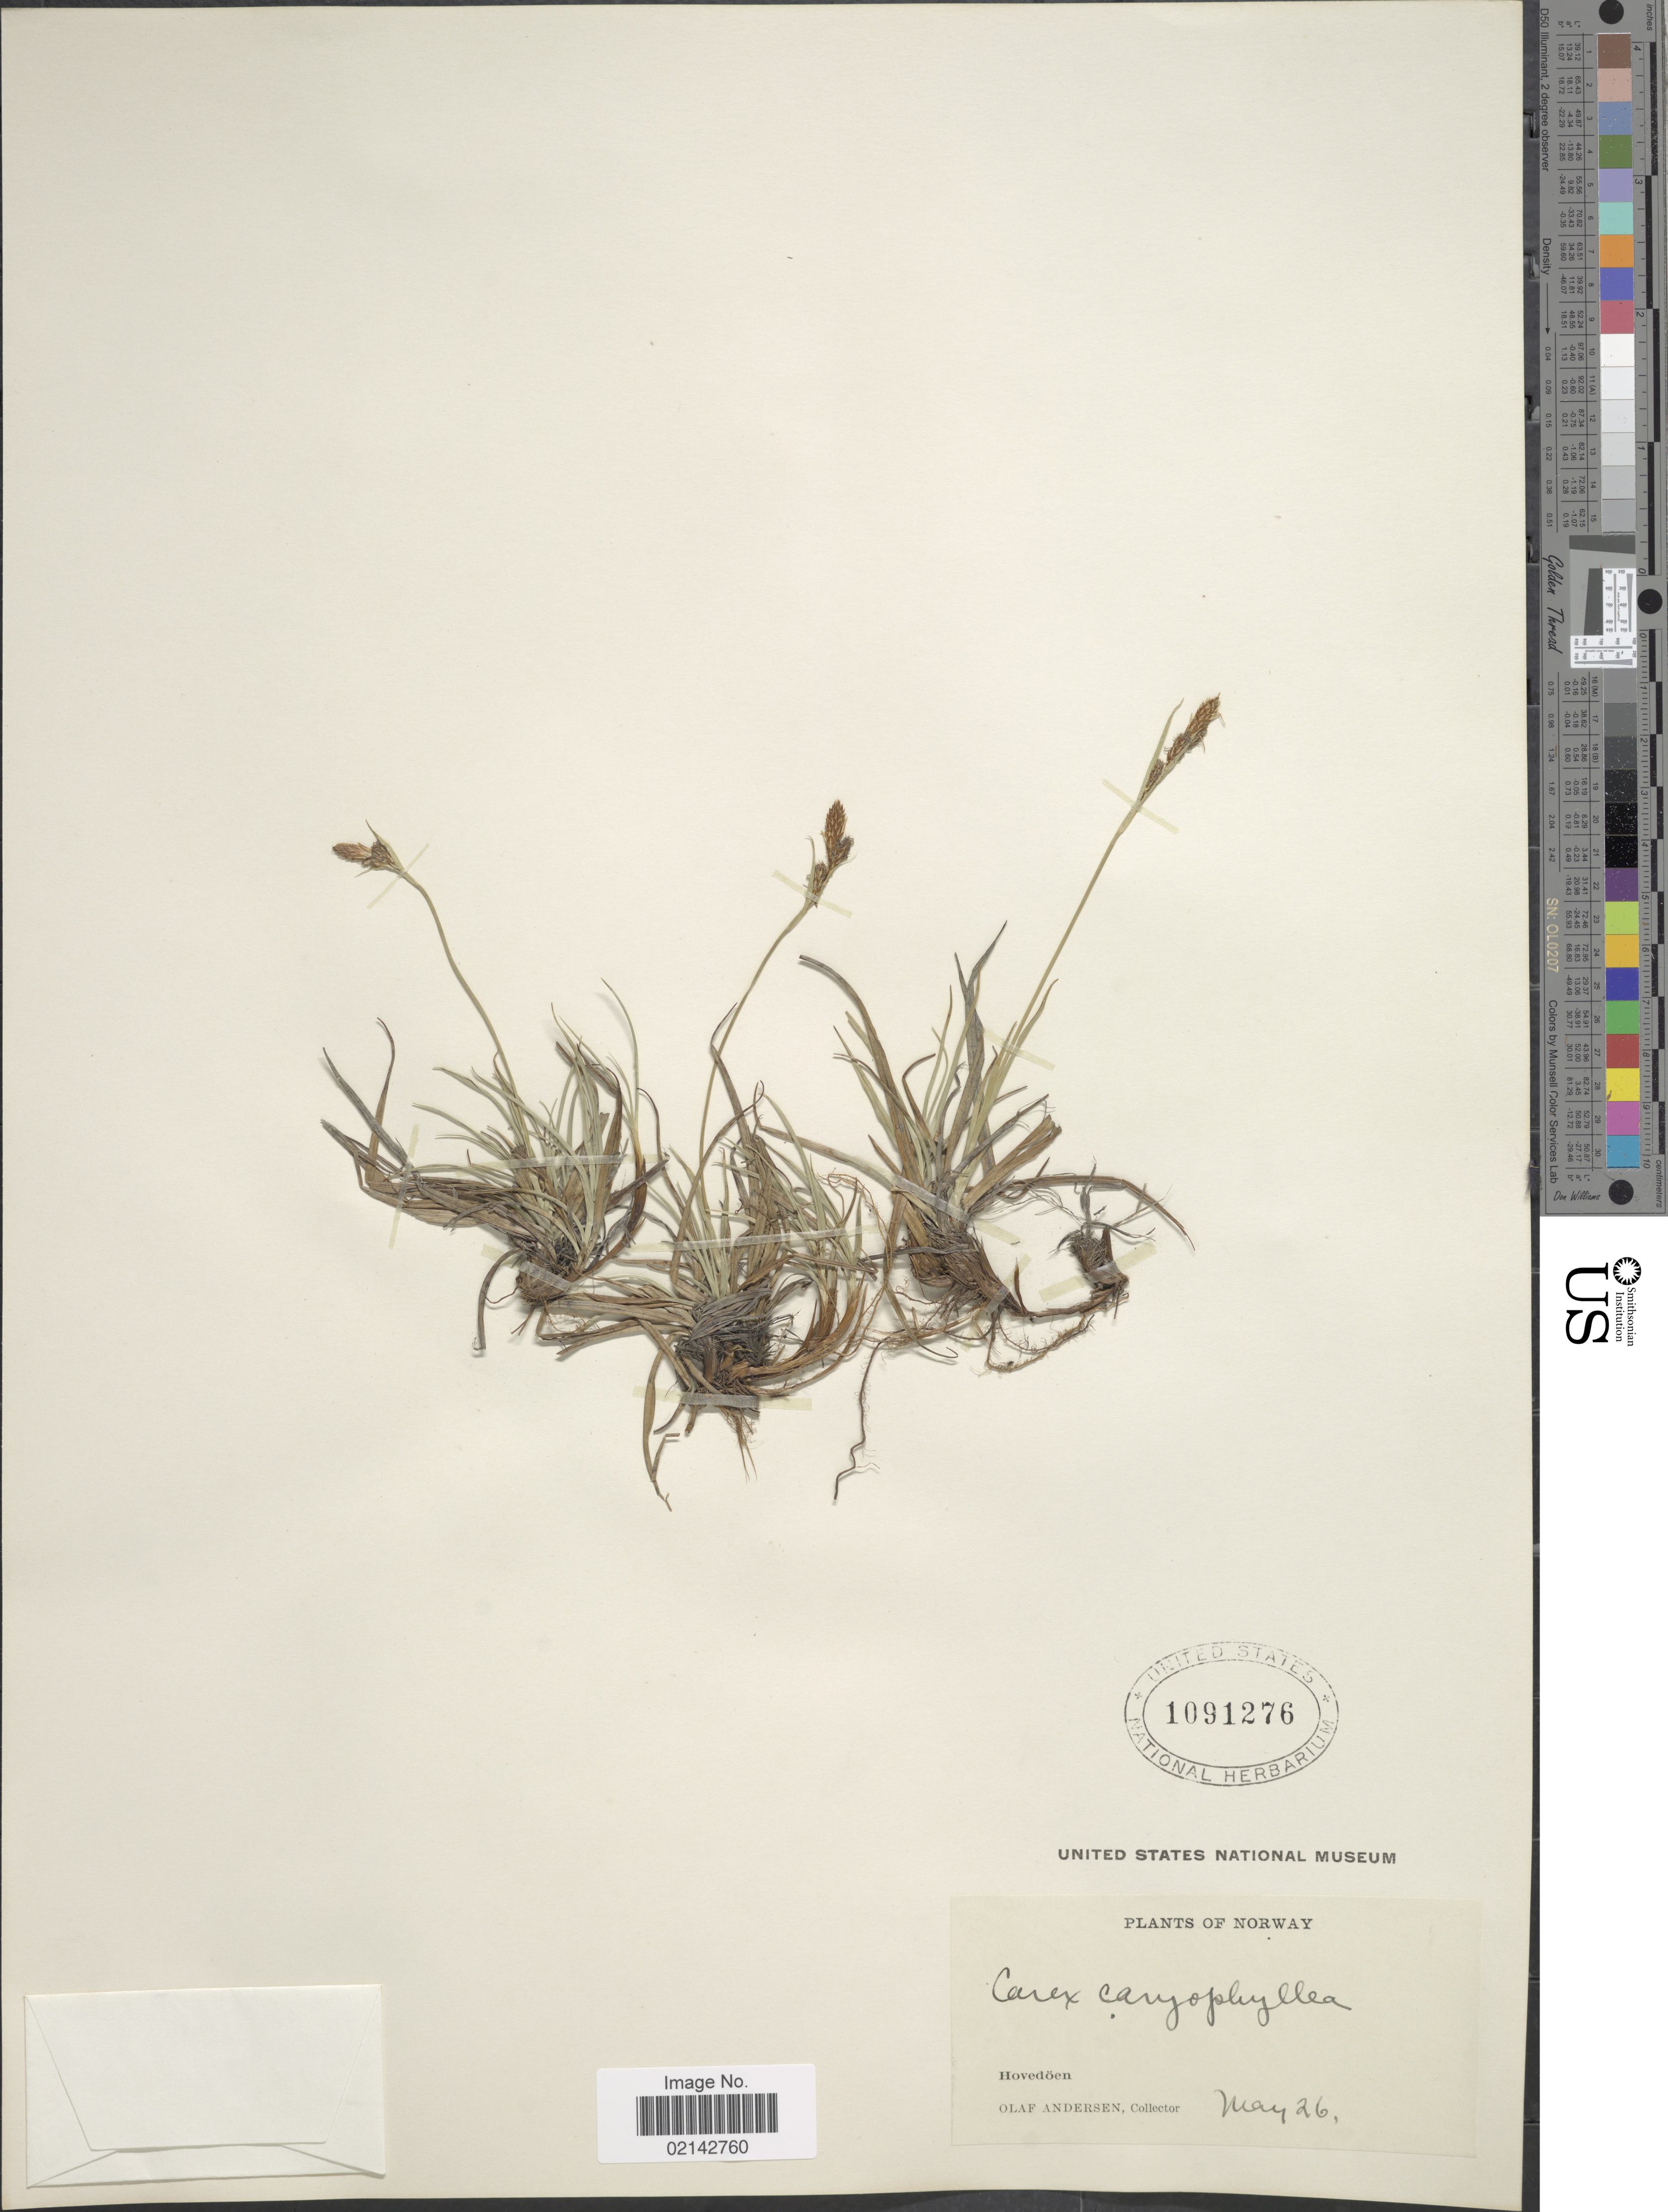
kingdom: Plantae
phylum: Tracheophyta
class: Liliopsida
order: Poales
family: Cyperaceae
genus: Carex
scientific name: Carex caryophyllea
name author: Latourr.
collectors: O. Andersen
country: Norway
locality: Hovedöen.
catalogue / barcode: US 1091276